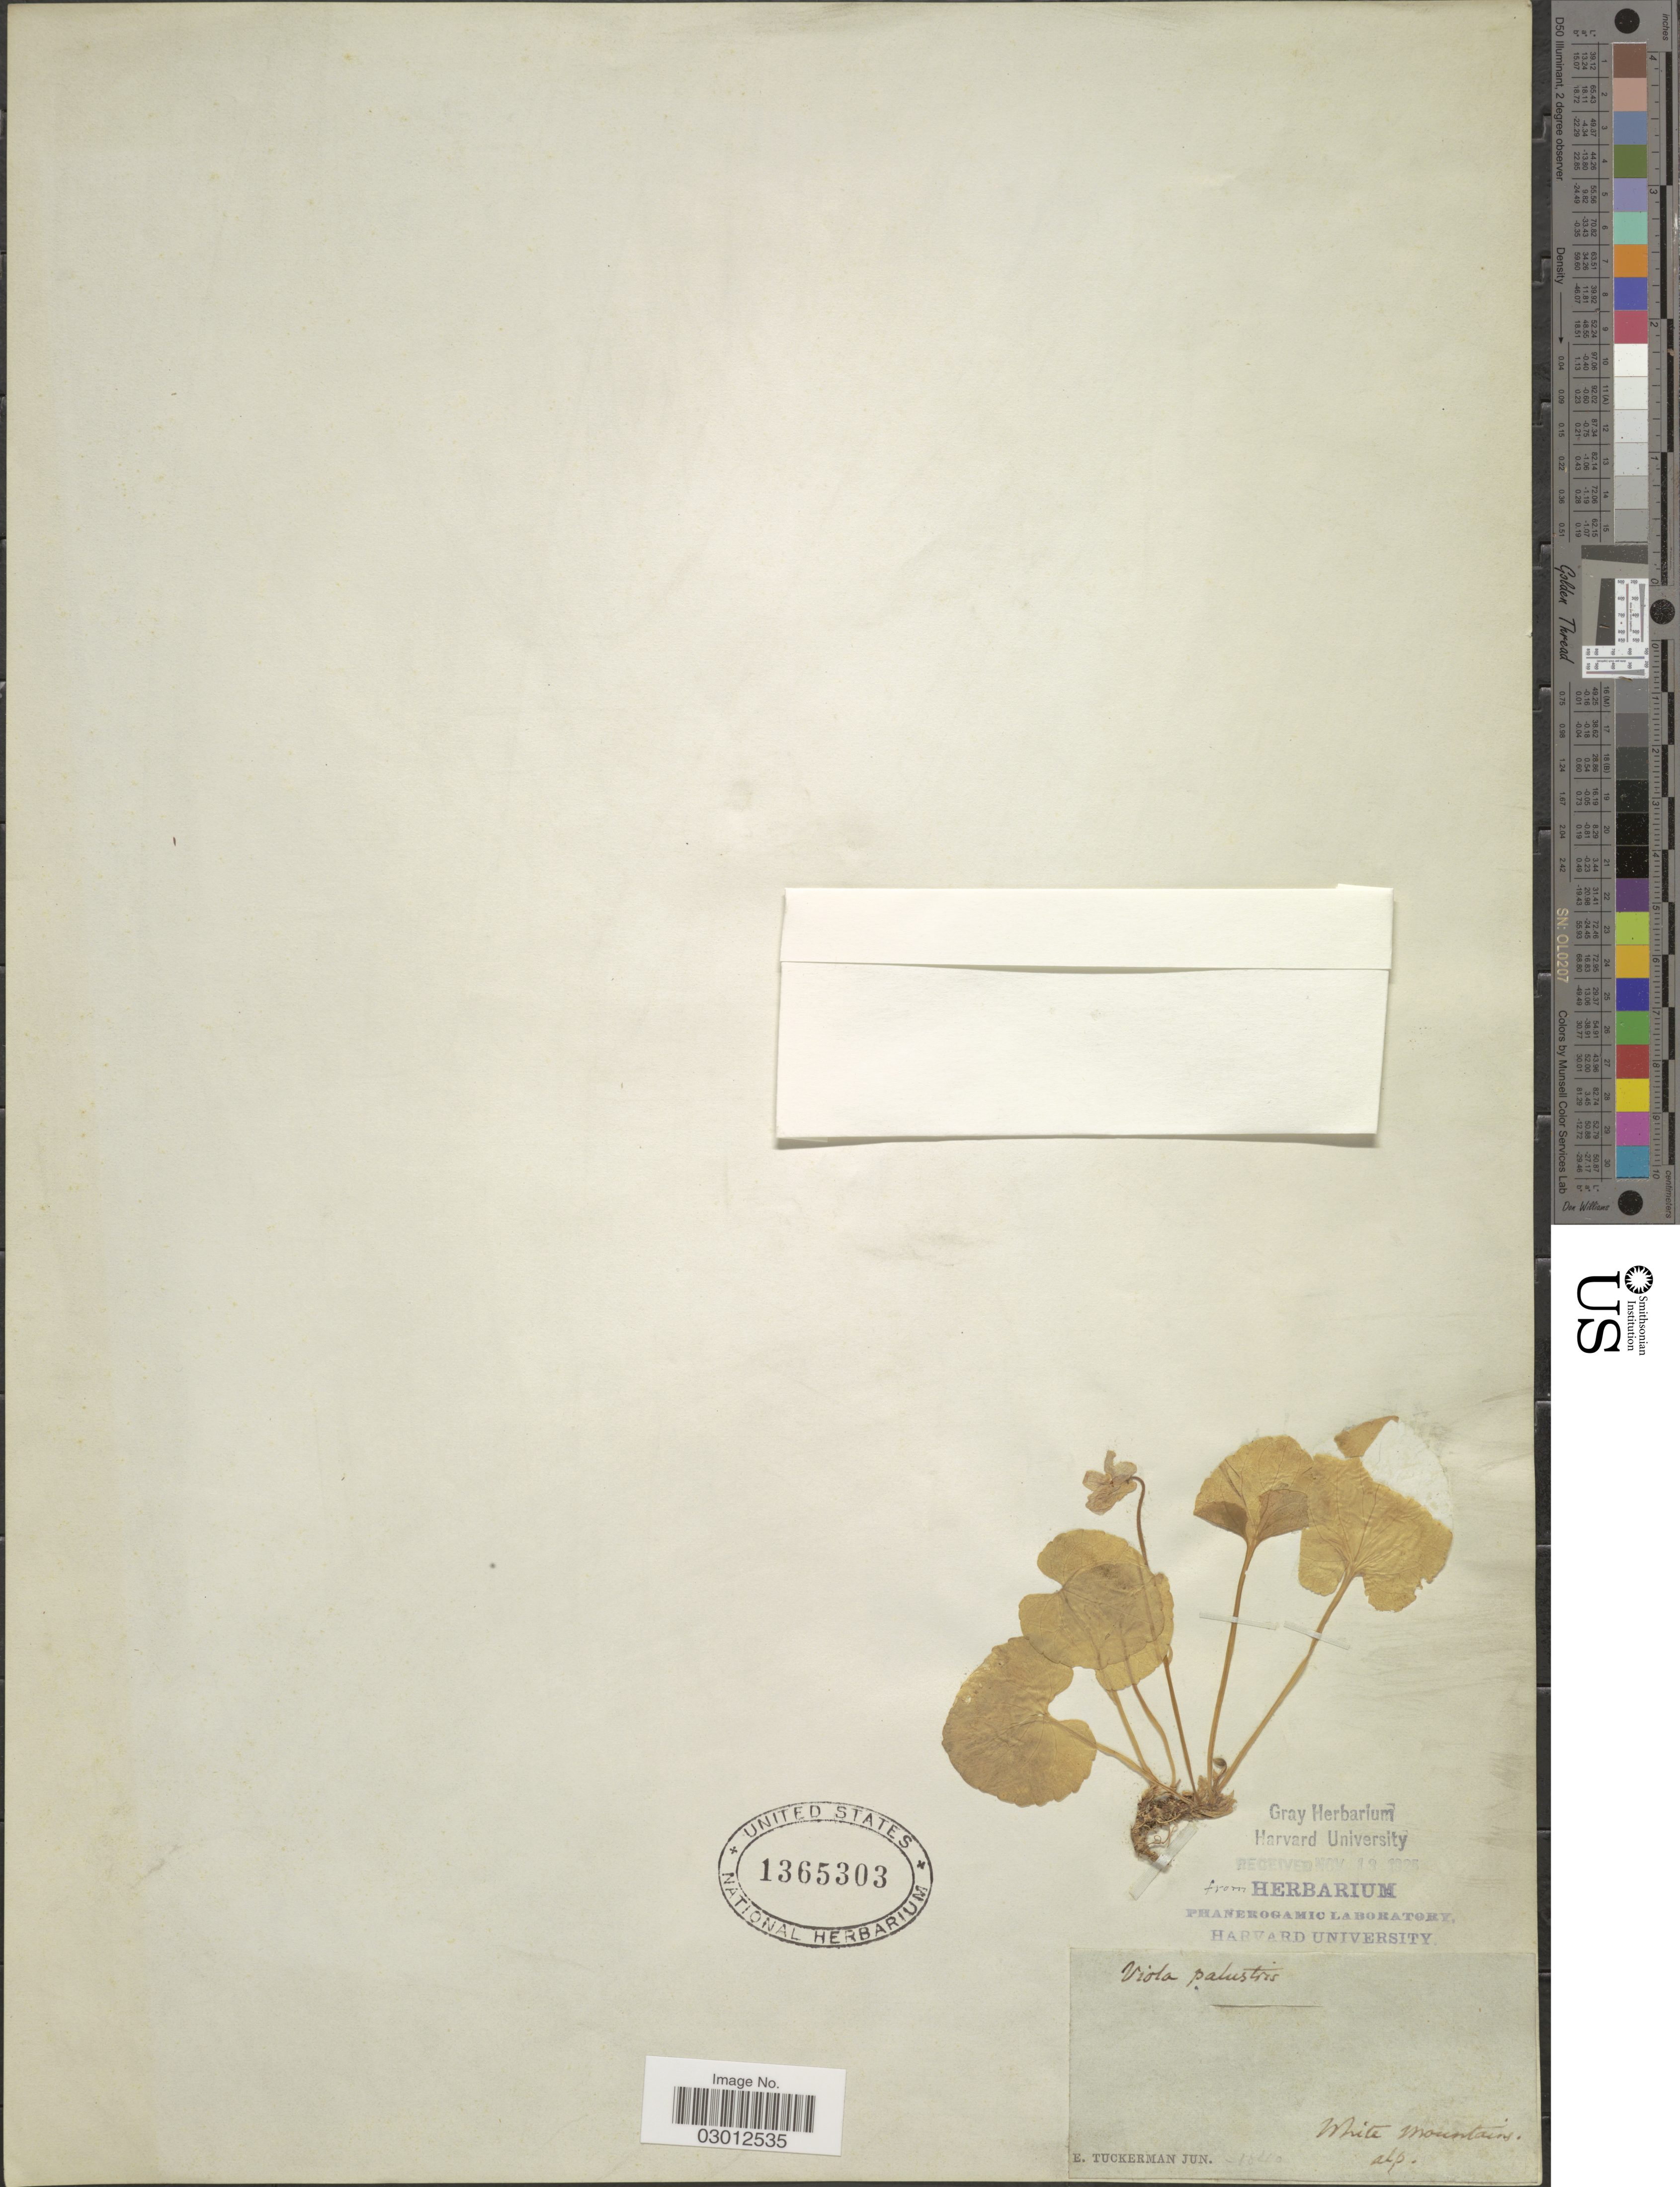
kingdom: Plantae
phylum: Tracheophyta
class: Magnoliopsida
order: Malpighiales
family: Violaceae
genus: Viola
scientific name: Viola palustris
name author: L.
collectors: E. Tuckerman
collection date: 1840-06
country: United States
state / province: New Hampshire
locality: White Mountains.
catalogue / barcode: US 1365303